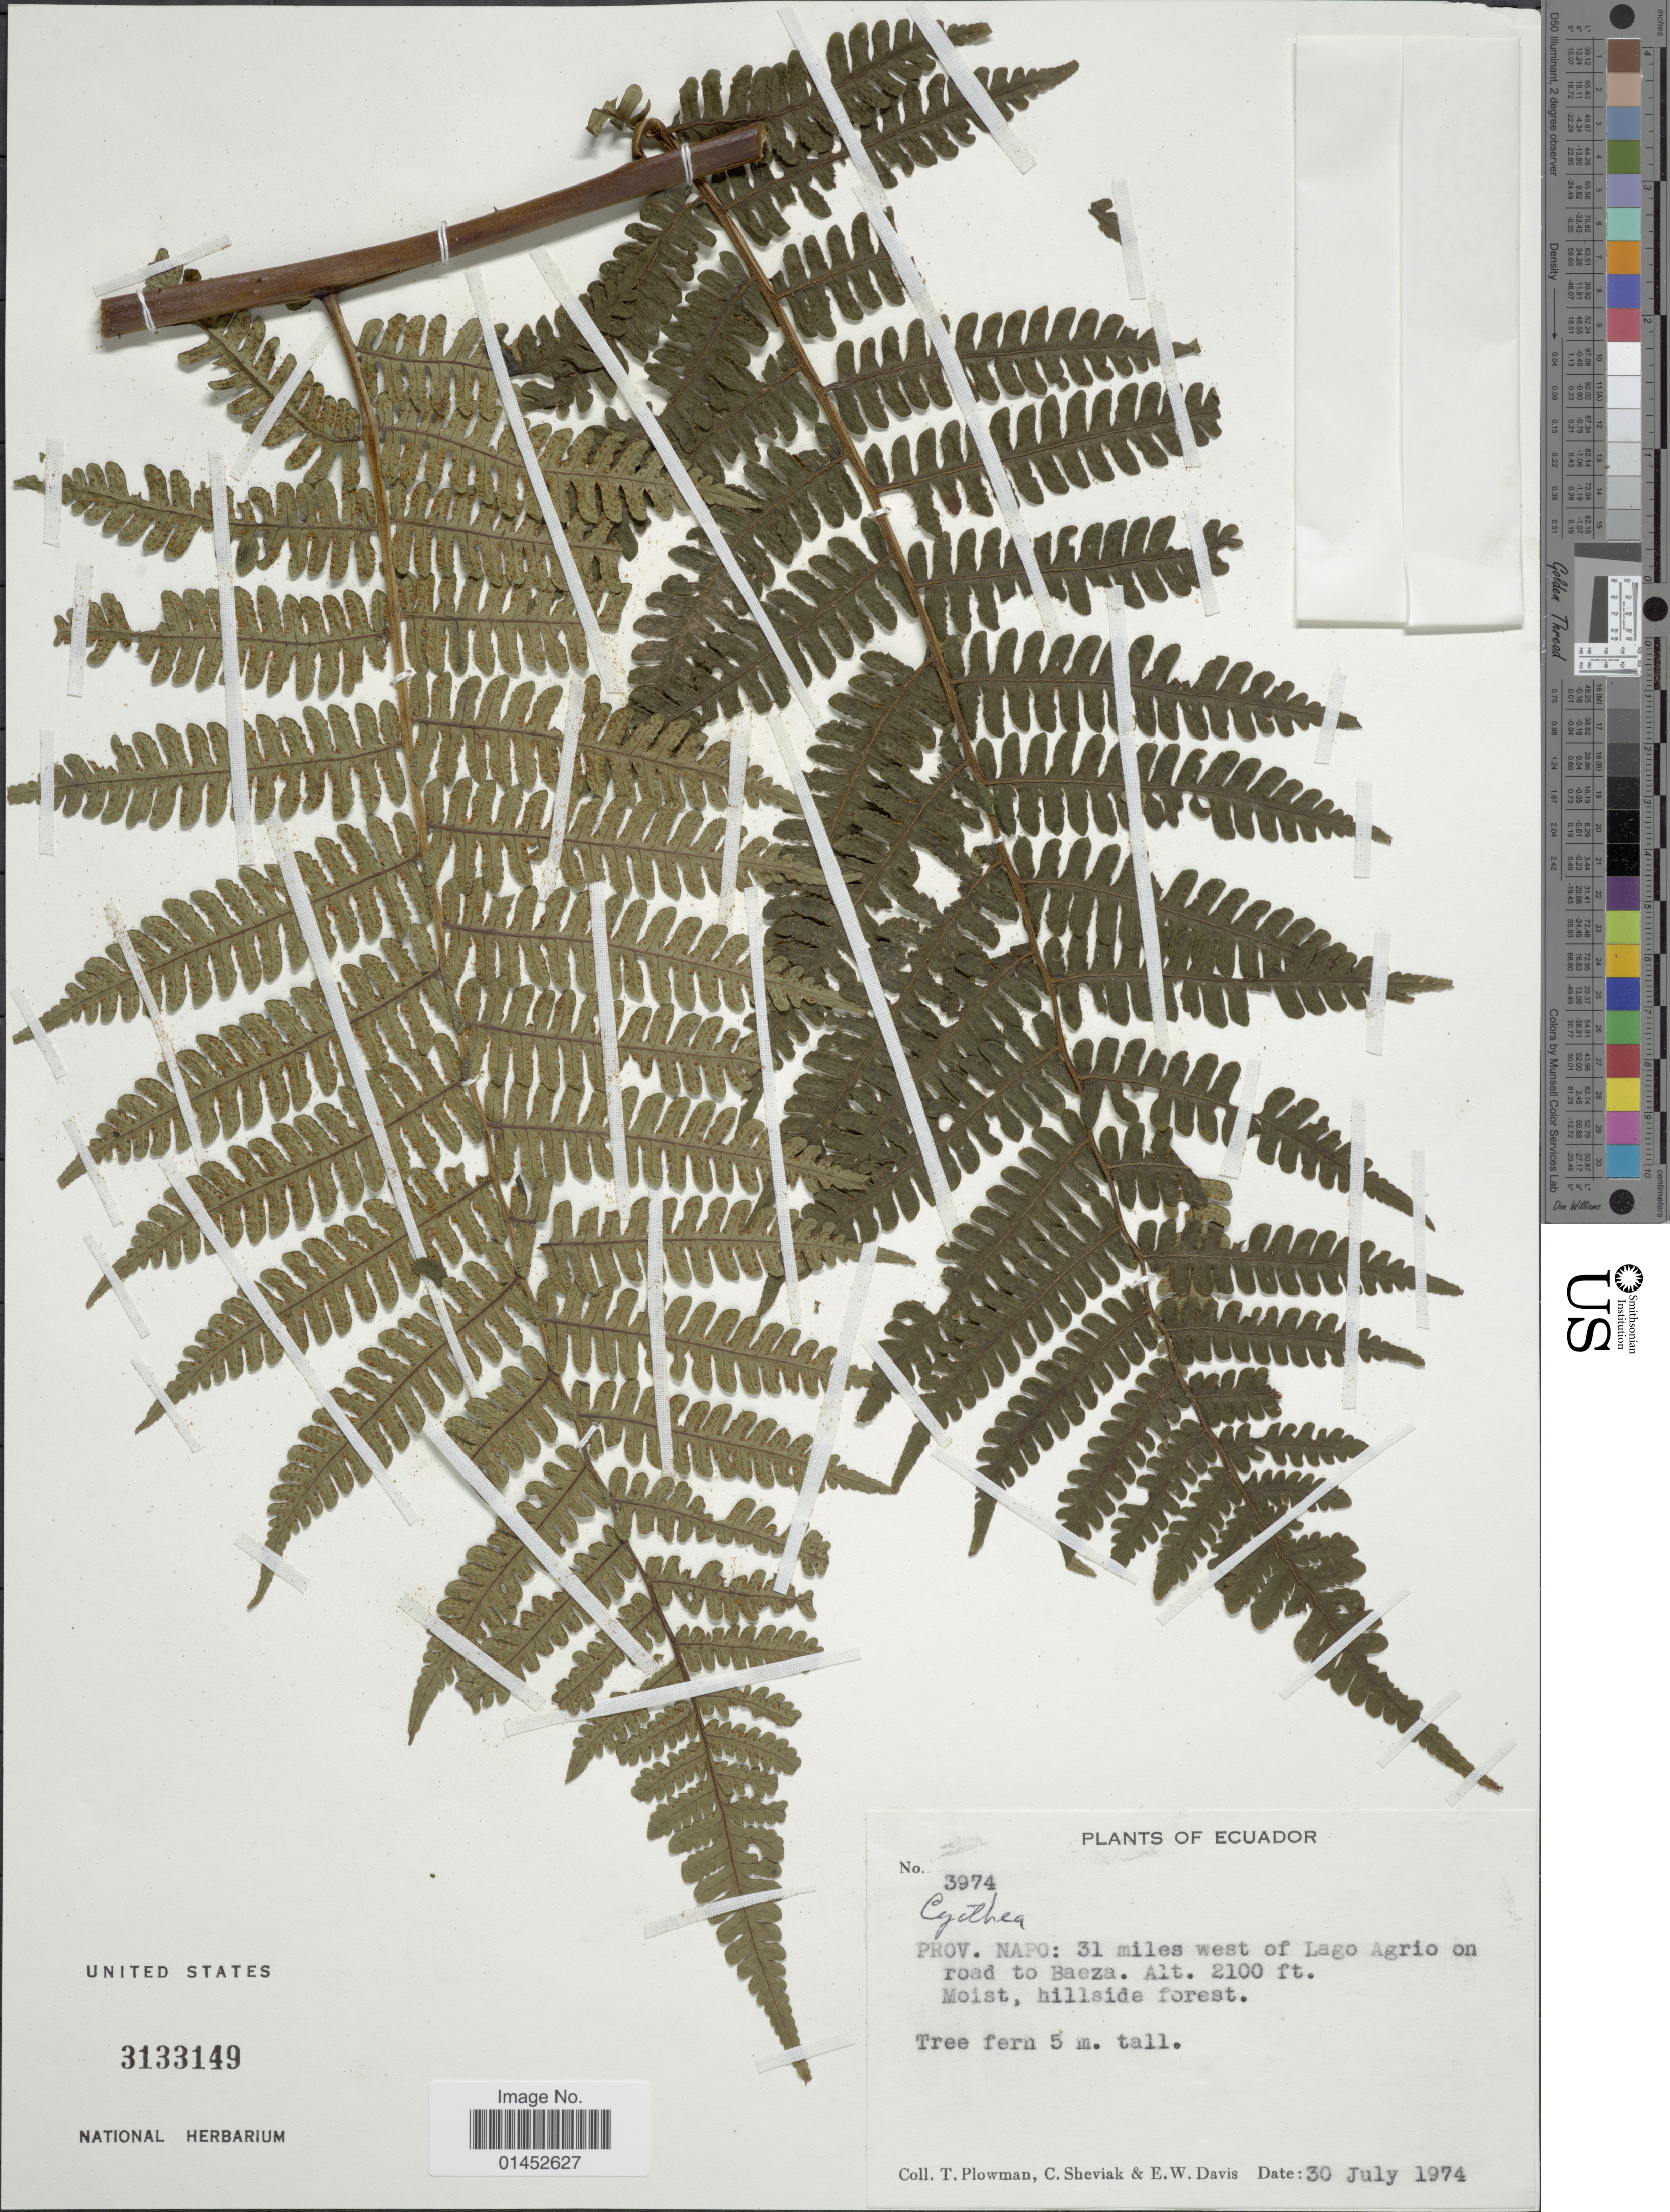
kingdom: Plantae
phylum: Tracheophyta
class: Polypodiopsida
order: Cyatheales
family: Cyatheaceae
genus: Cyathea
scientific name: Cyathea pungens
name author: (Willd.) Domin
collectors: T. Plowman, C. J. Sheviak & E. W. Davis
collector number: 3974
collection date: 1974-07-30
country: Ecuador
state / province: Napo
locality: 31 miles west of Lago Agrio on road to Baeza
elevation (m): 640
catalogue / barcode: US 3133149